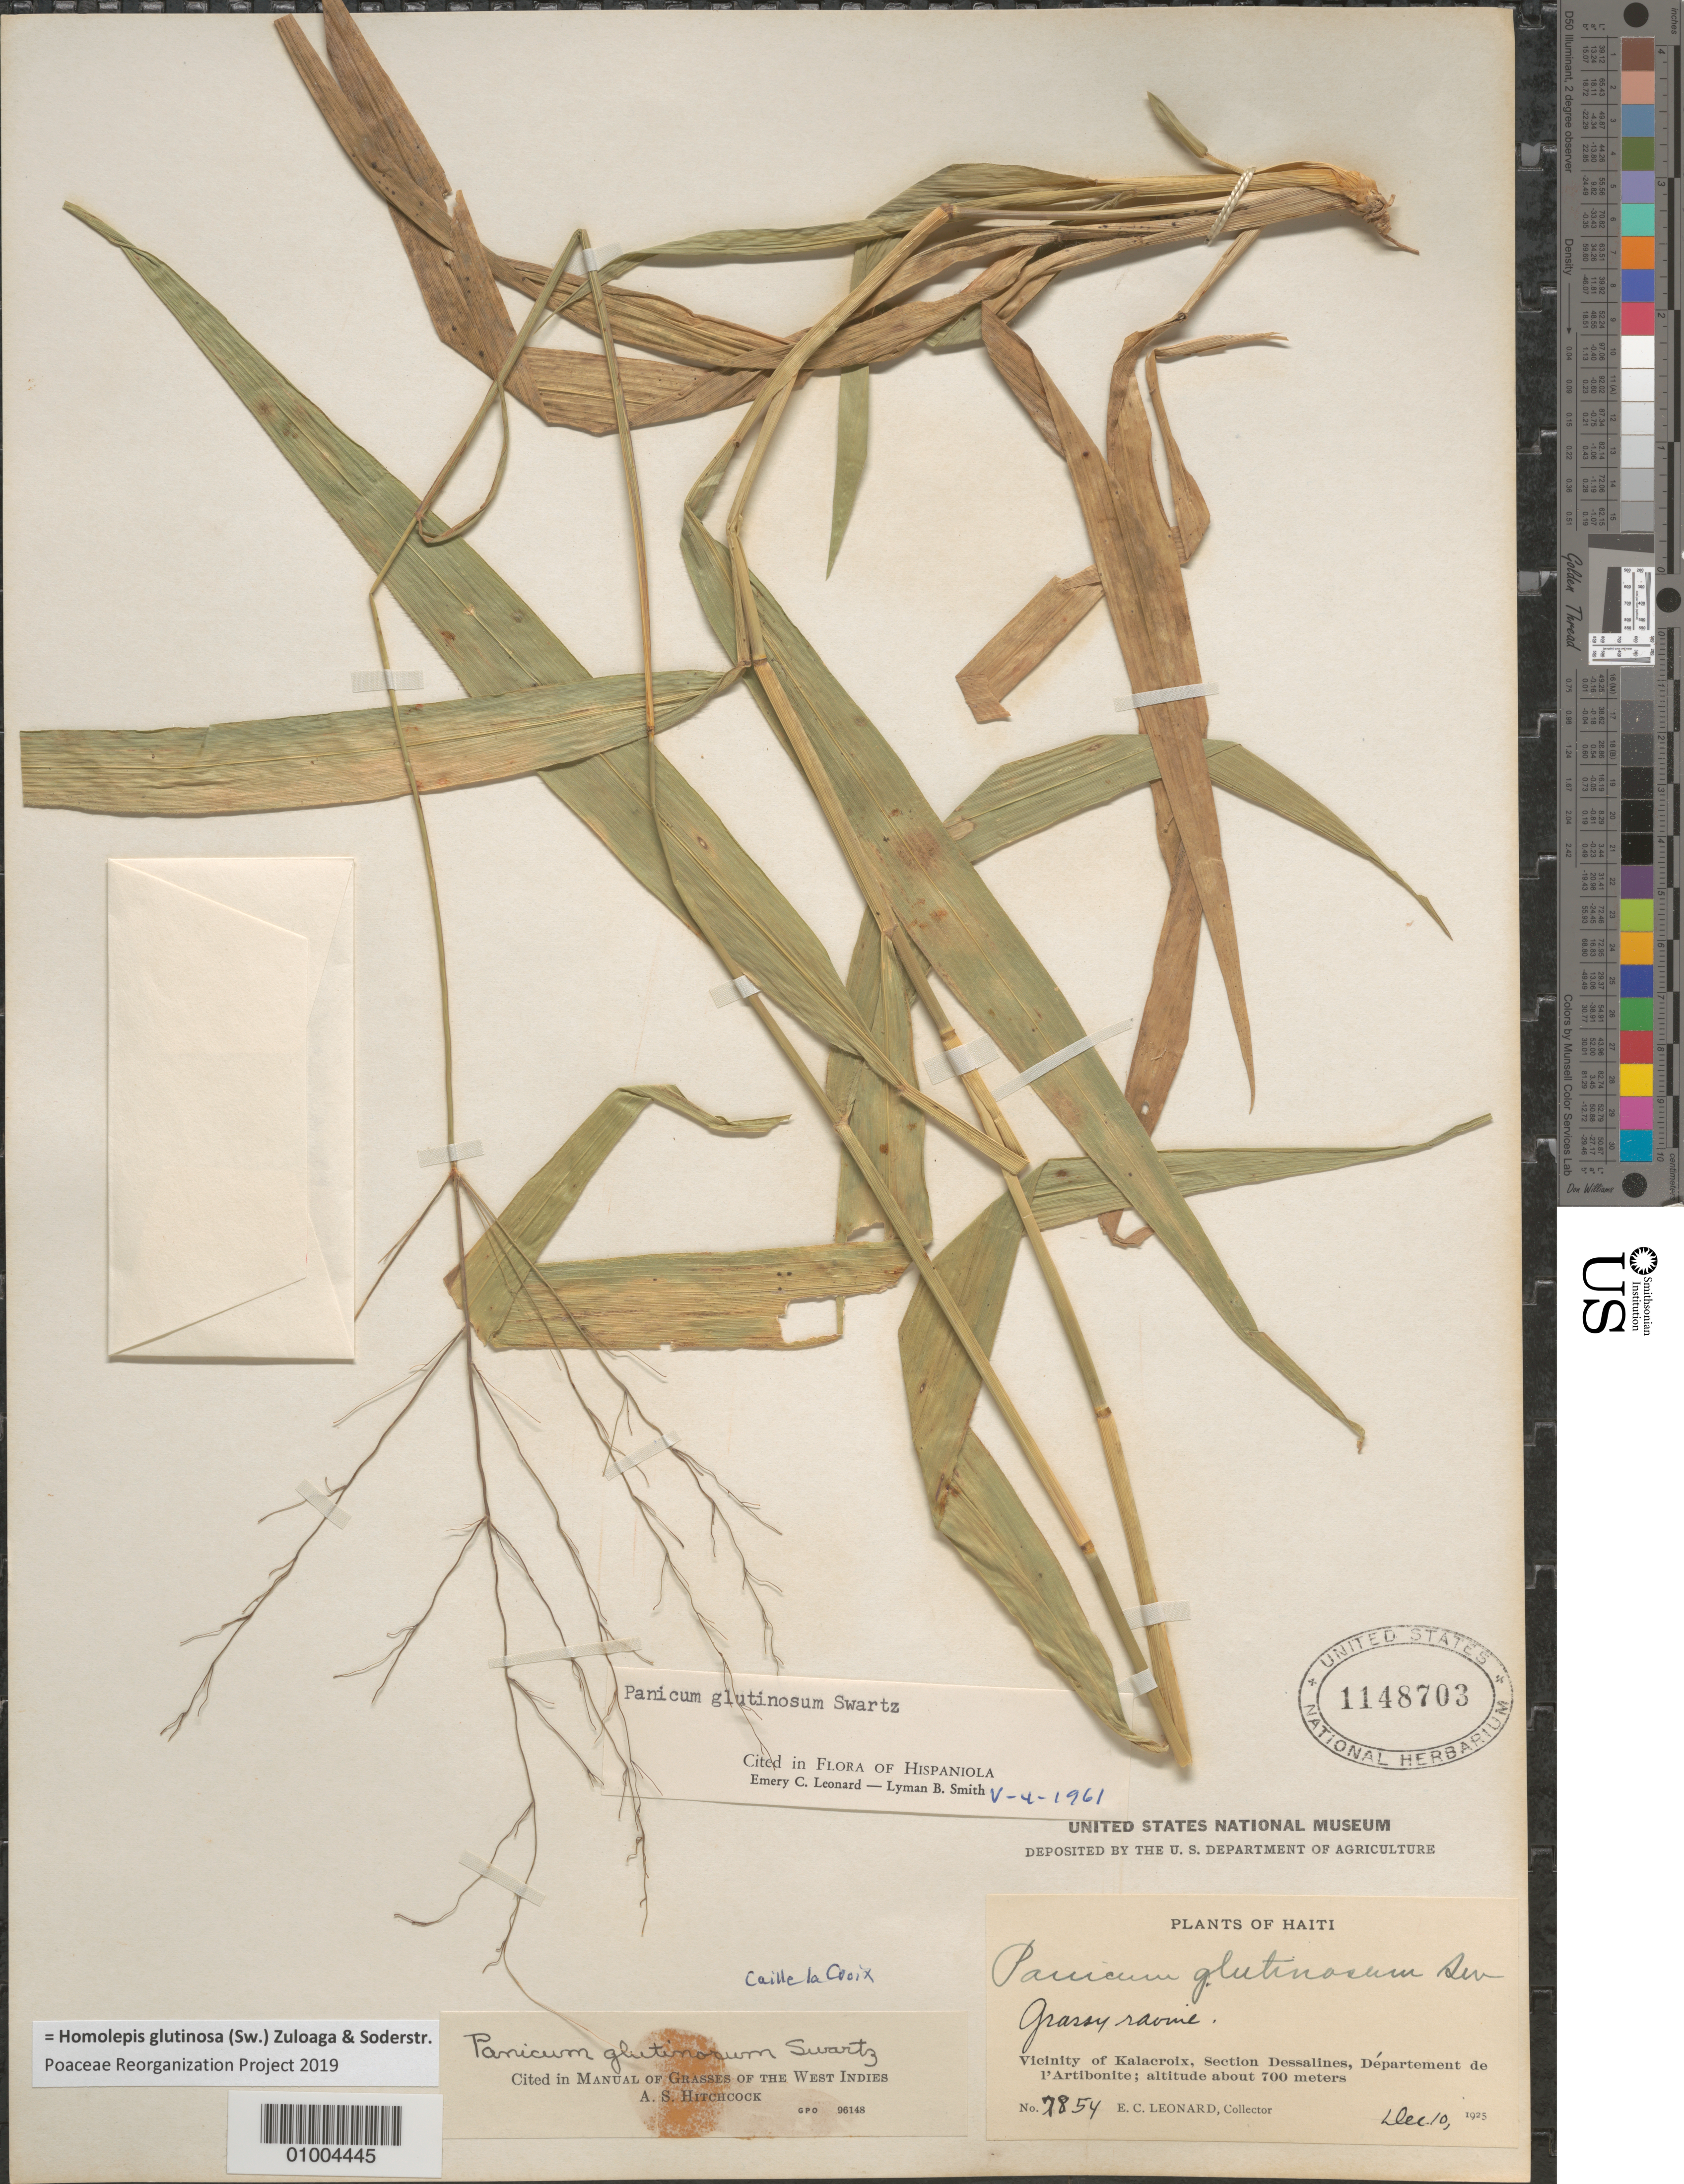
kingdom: Plantae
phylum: Tracheophyta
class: Liliopsida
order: Poales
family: Poaceae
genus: Homolepis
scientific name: Homolepis glutinosa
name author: (Sw.) Zuloaga & Soderstr.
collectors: E. C. Leonard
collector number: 7854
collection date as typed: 10 Dec 1925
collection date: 1925-12-10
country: Haiti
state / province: Artibonite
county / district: Dessalines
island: Hispaniola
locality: vicinity of Kalacroix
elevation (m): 700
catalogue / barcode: US 1148703